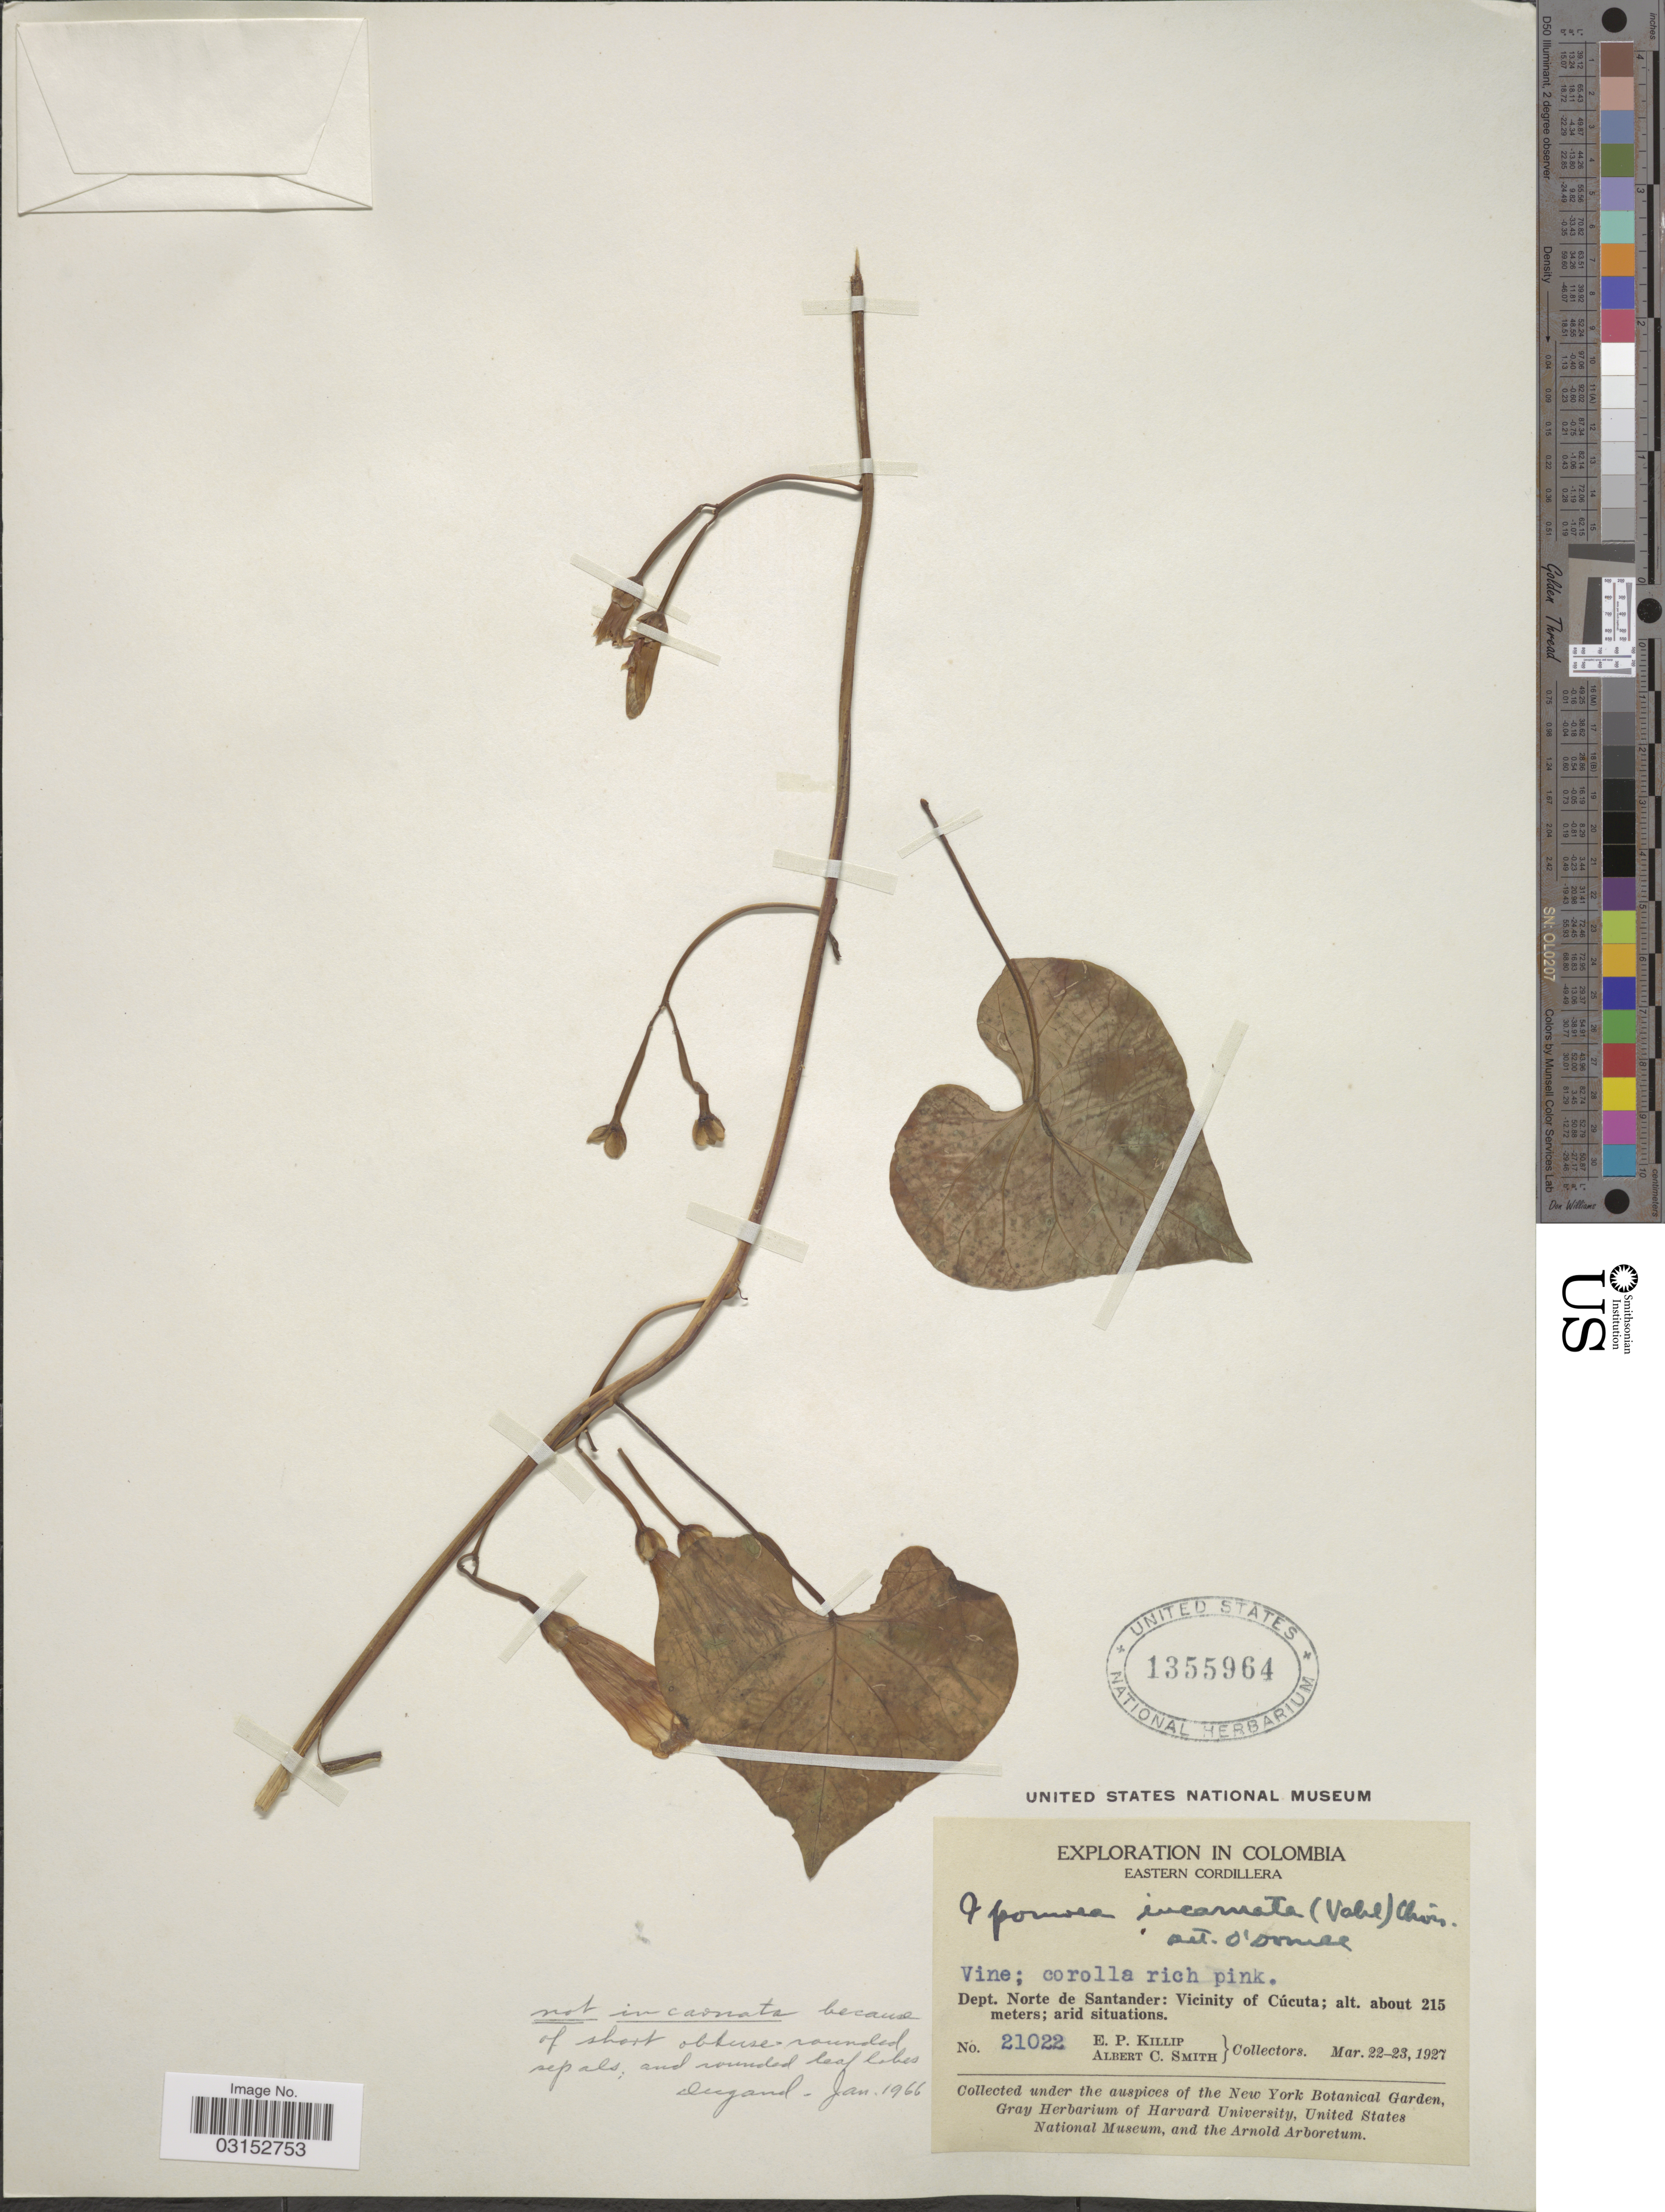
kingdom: Plantae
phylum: Tracheophyta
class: Magnoliopsida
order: Solanales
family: Convolvulaceae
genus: Ipomoea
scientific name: Ipomoea incarnata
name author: (Vahl) Choisy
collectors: E. P. Killip & A. C. Smith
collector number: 21022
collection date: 1927-03-22/1927-03-23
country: Colombia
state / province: Norte de Santander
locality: Eastern Cordillera. Dept. Norte de Santander: Vicinity of Cúcuta.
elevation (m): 215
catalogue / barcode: US 1355964